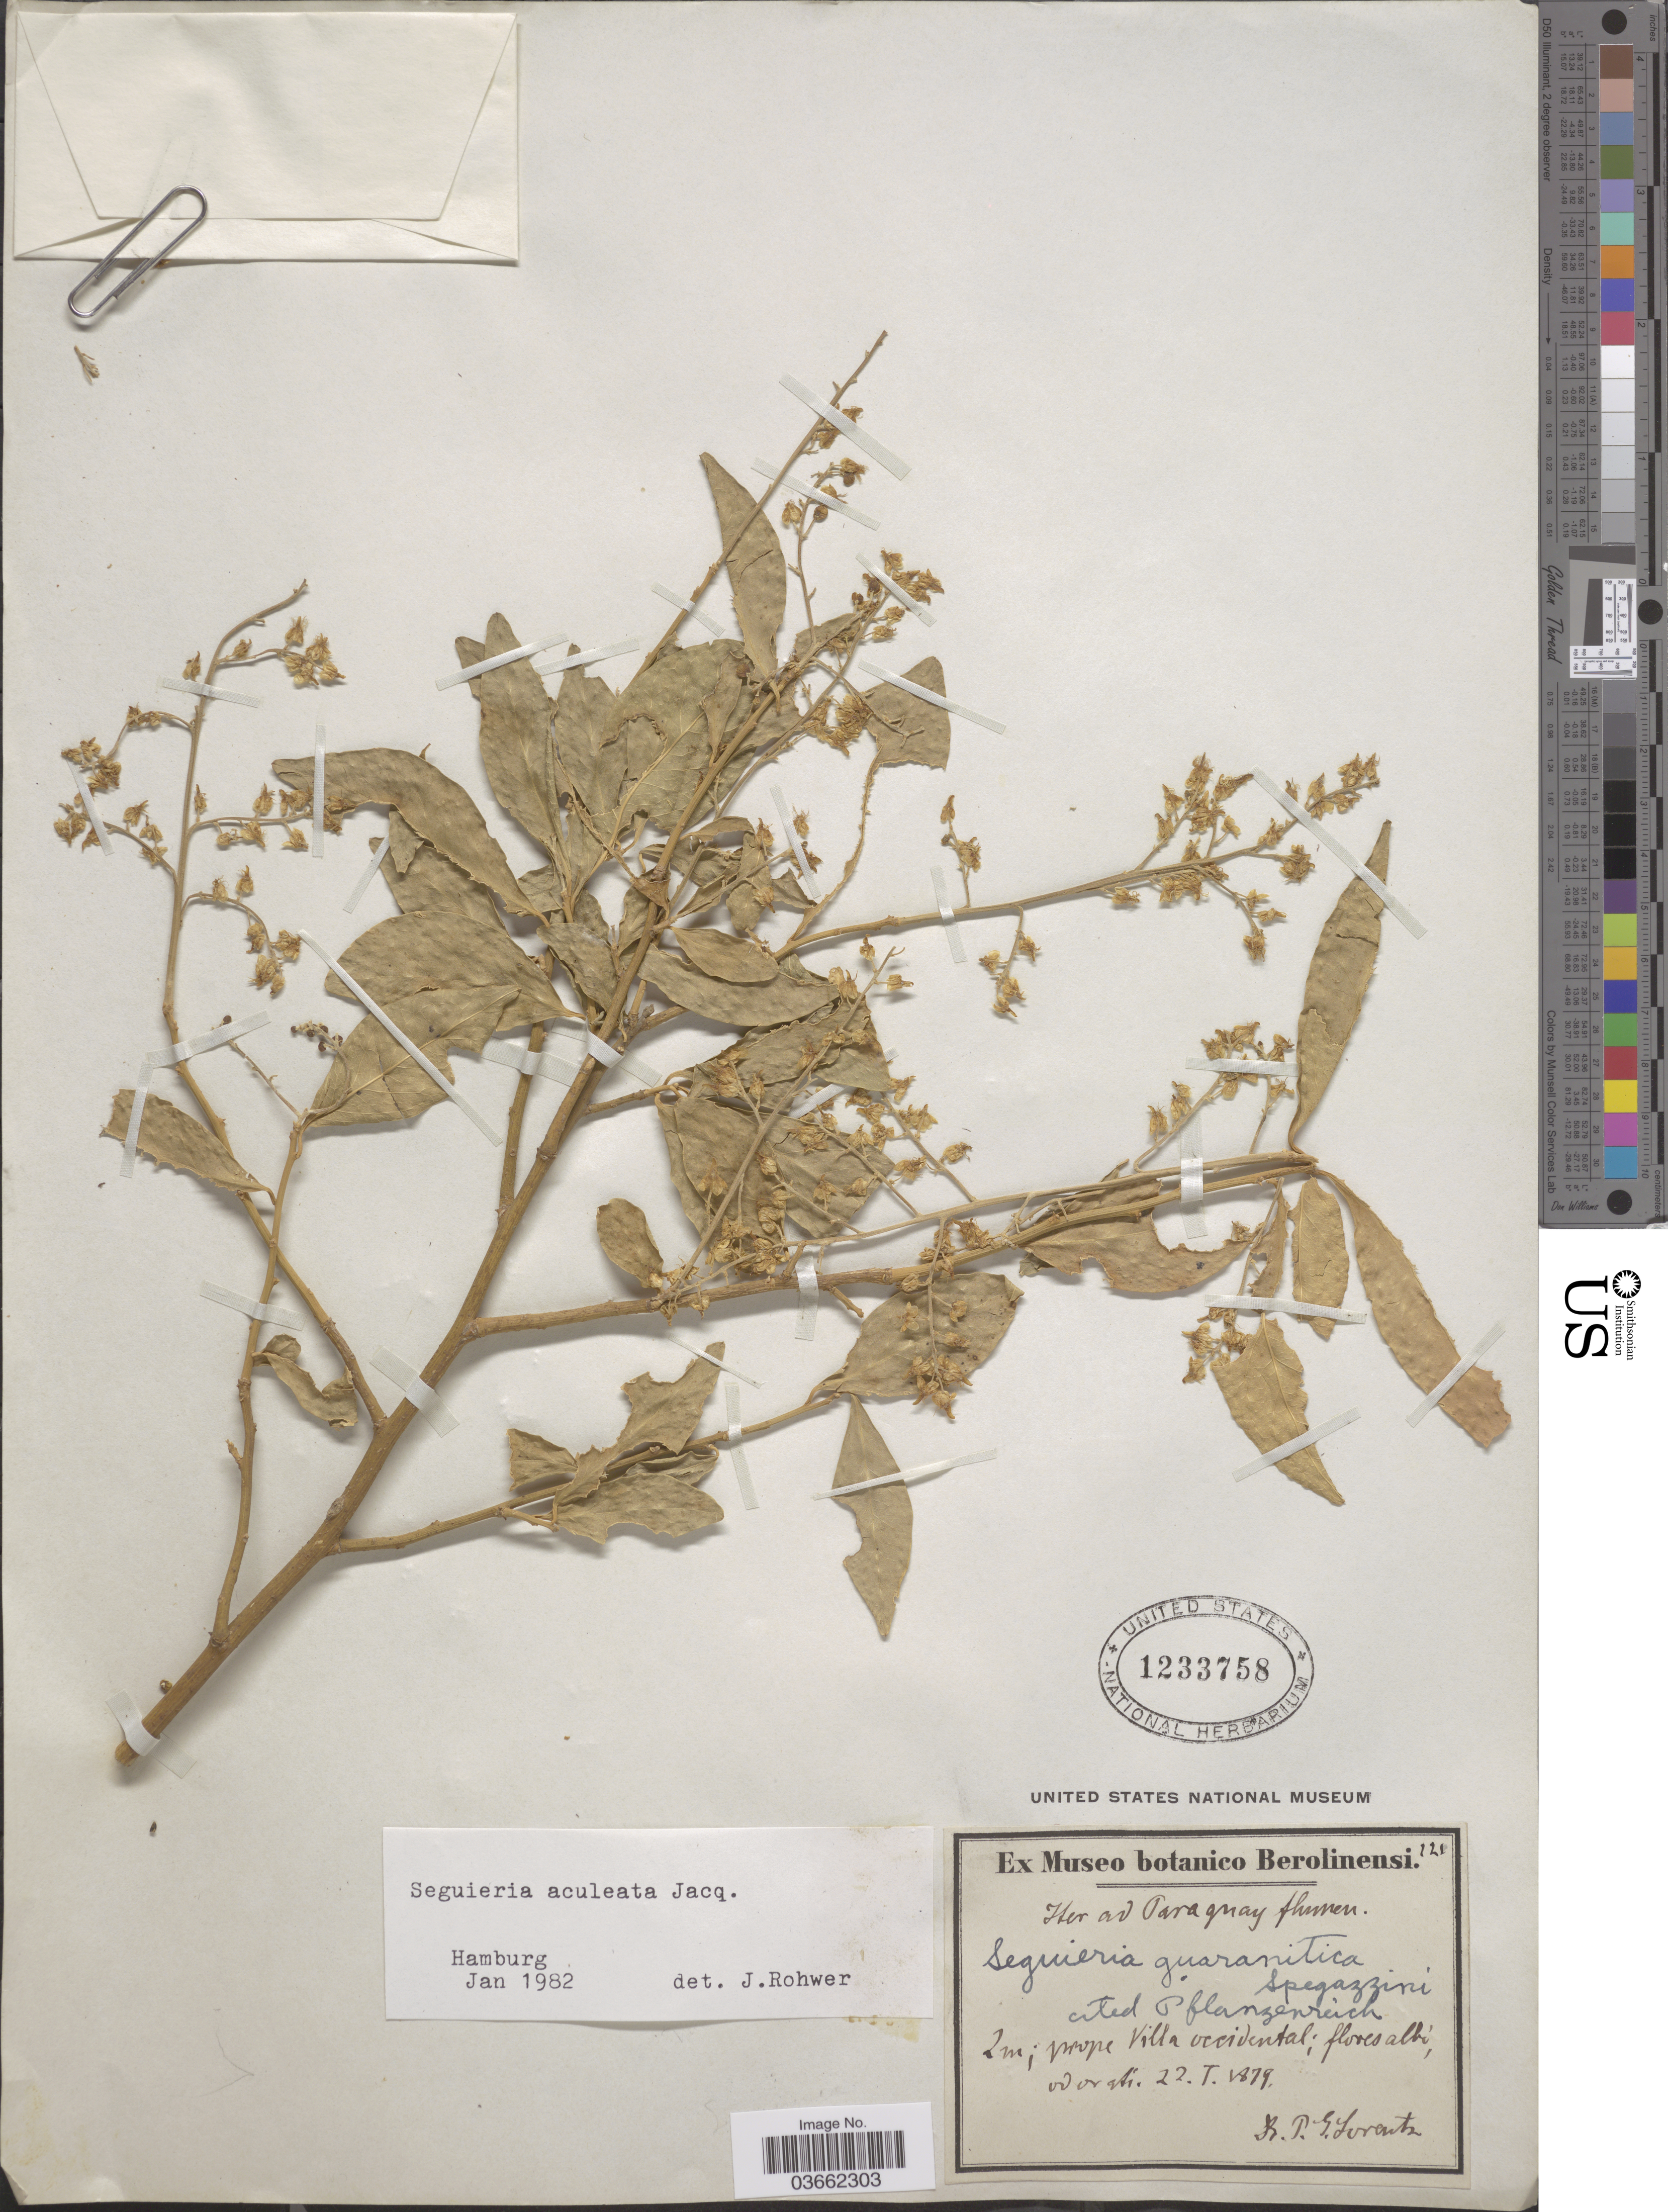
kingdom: Plantae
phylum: Tracheophyta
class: Magnoliopsida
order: Caryophyllales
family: Phytolaccaceae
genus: Seguieria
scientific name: Seguieria aculeata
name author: Jacq.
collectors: P. G. Lorentz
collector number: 121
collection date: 1879-01-22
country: Paraguay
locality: Ad Paraguay flumen. Prope Villa occidental.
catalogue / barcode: US 1233758